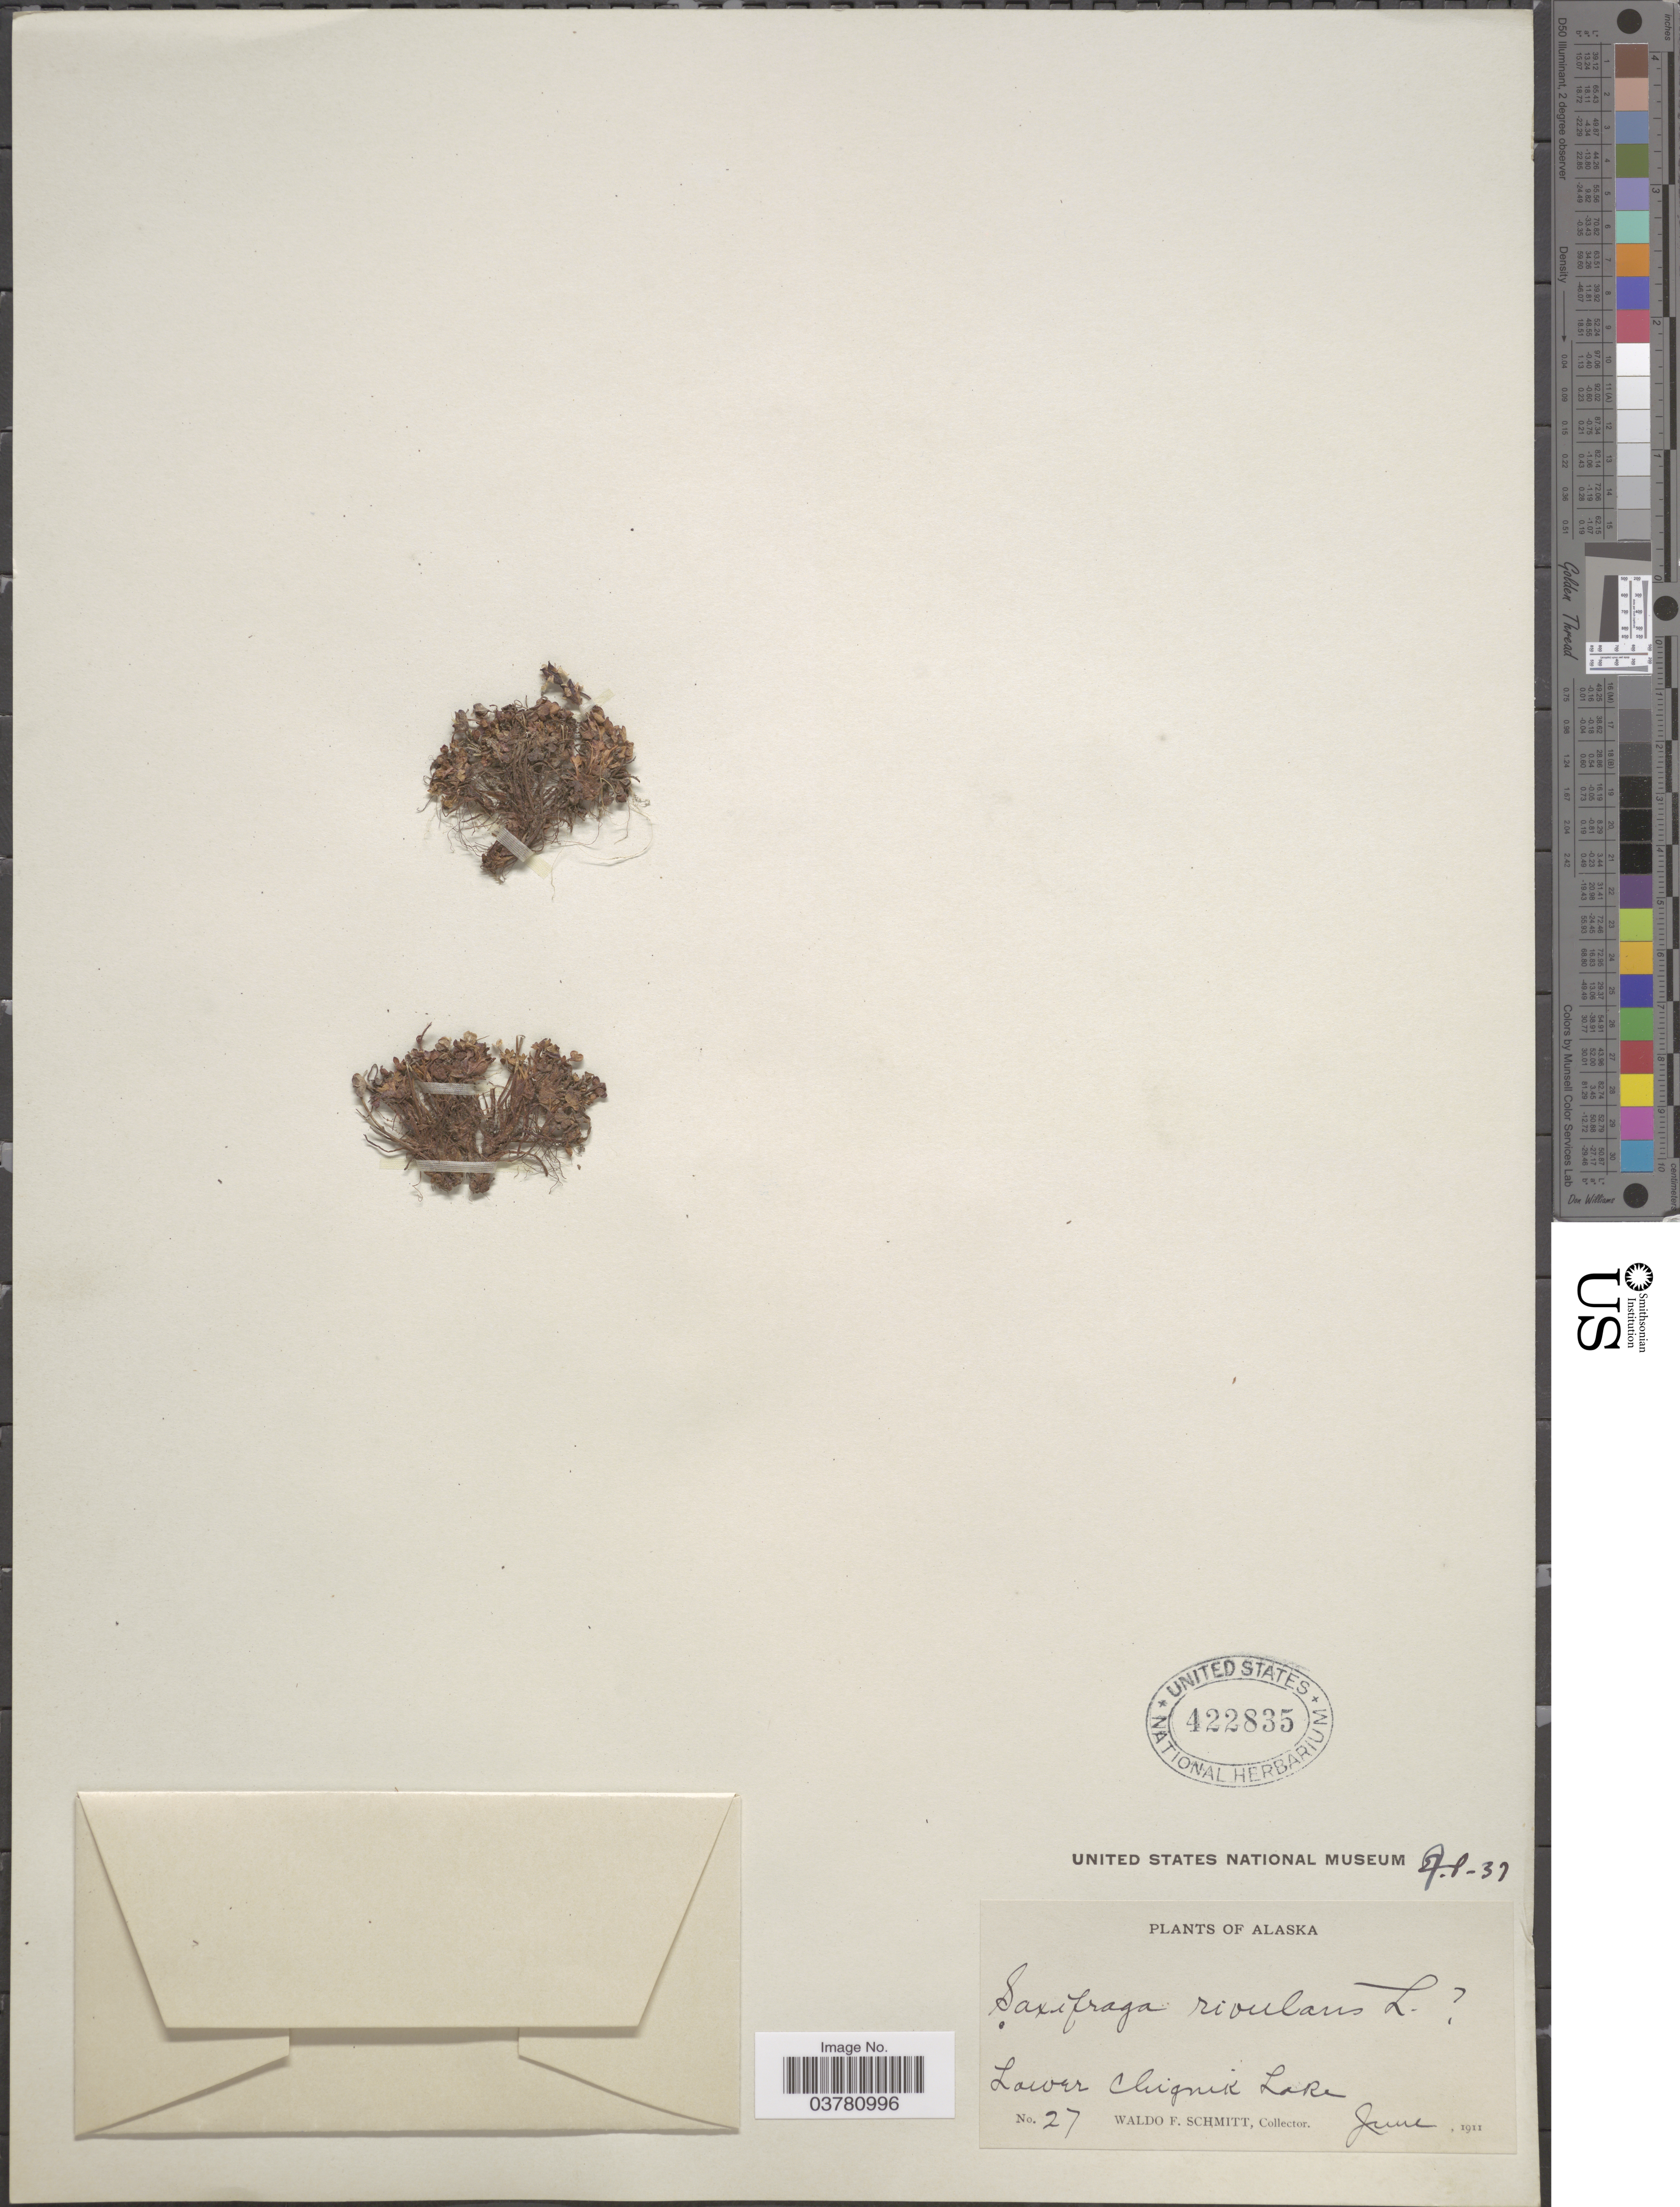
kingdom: Plantae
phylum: Tracheophyta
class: Magnoliopsida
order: Saxifragales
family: Saxifragaceae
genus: Saxifraga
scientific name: Saxifraga rivularis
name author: L.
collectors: W. F. Schmitt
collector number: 27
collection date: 1911-06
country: United States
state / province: Alaska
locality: Lower Chignik Lake.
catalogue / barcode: US 422835